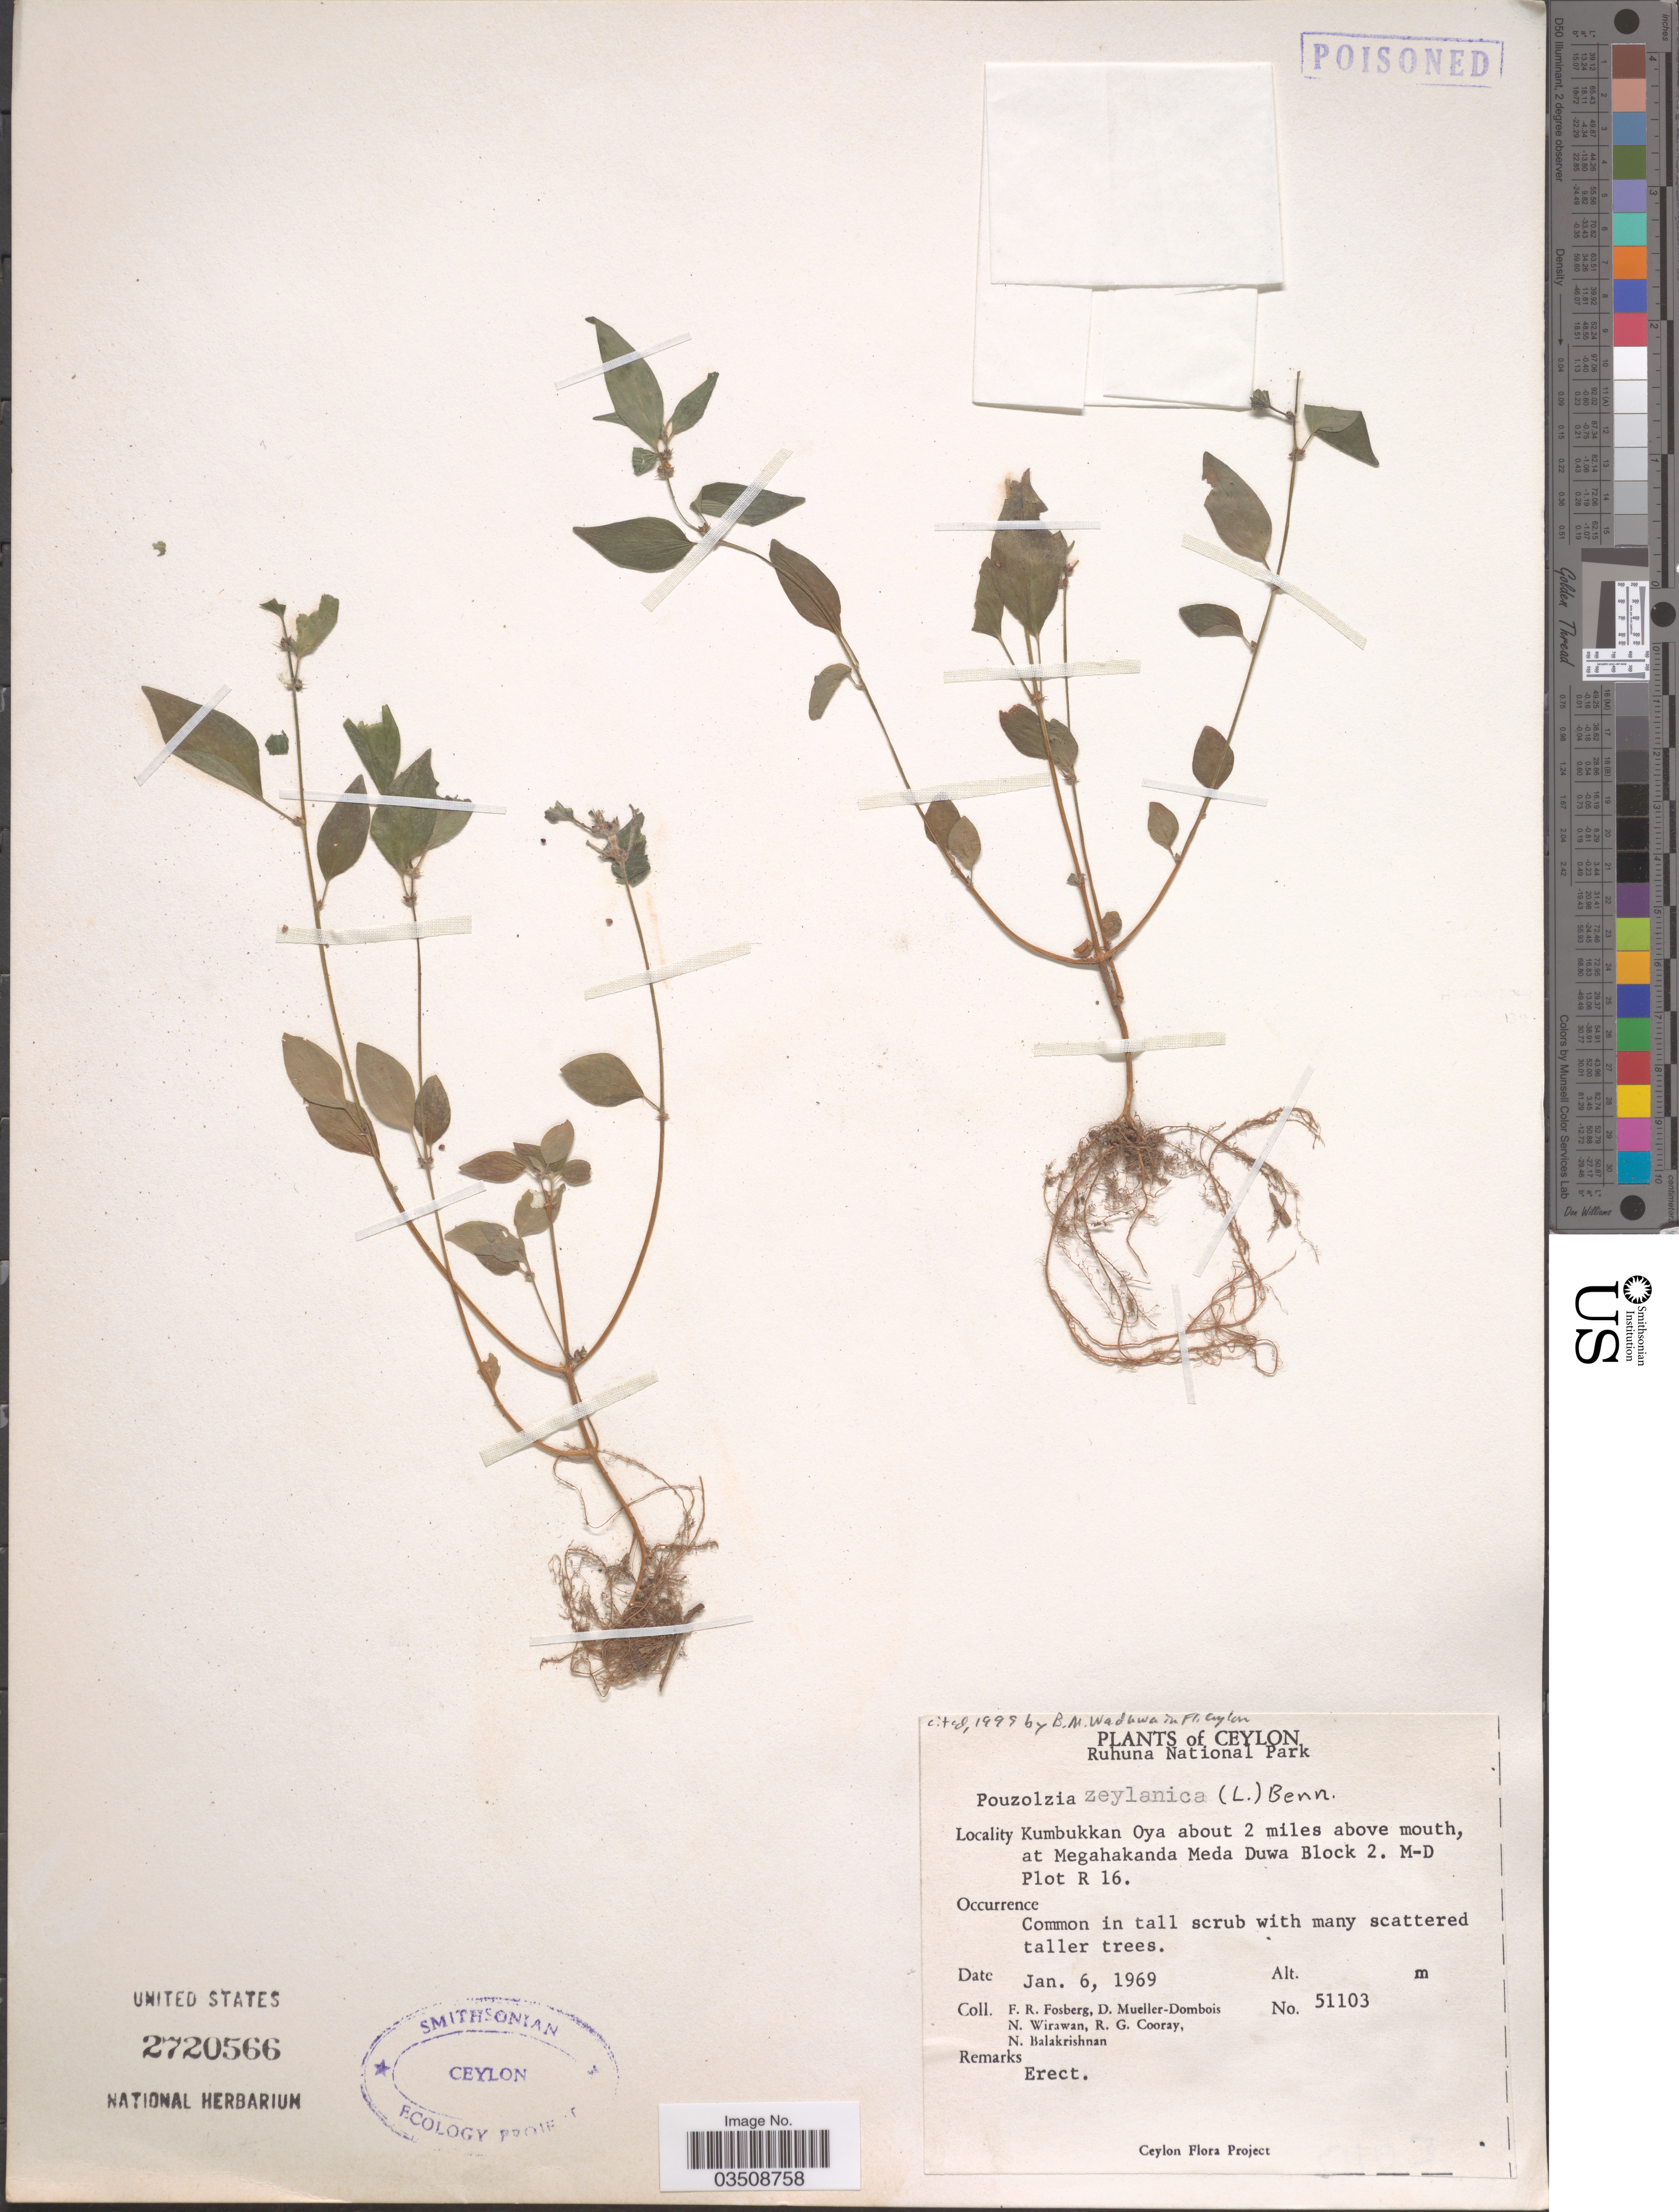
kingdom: Plantae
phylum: Tracheophyta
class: Magnoliopsida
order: Rosales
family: Urticaceae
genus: Pouzolzia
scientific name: Pouzolzia zeylanica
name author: (L.) Benn.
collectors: F. R. Fosberg, D. Mueller-Dombois, N. Wirawan, R. Cooray & N. Balakrishnan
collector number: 51103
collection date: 1969-01-06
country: Sri Lanka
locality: Ceylon. Ruhuna National Park. Kumbukkan Oya about 2 miles above mouth, at Megahakanda Meda Duwa Block 2. M-D Plot R 16.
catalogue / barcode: US 2720566